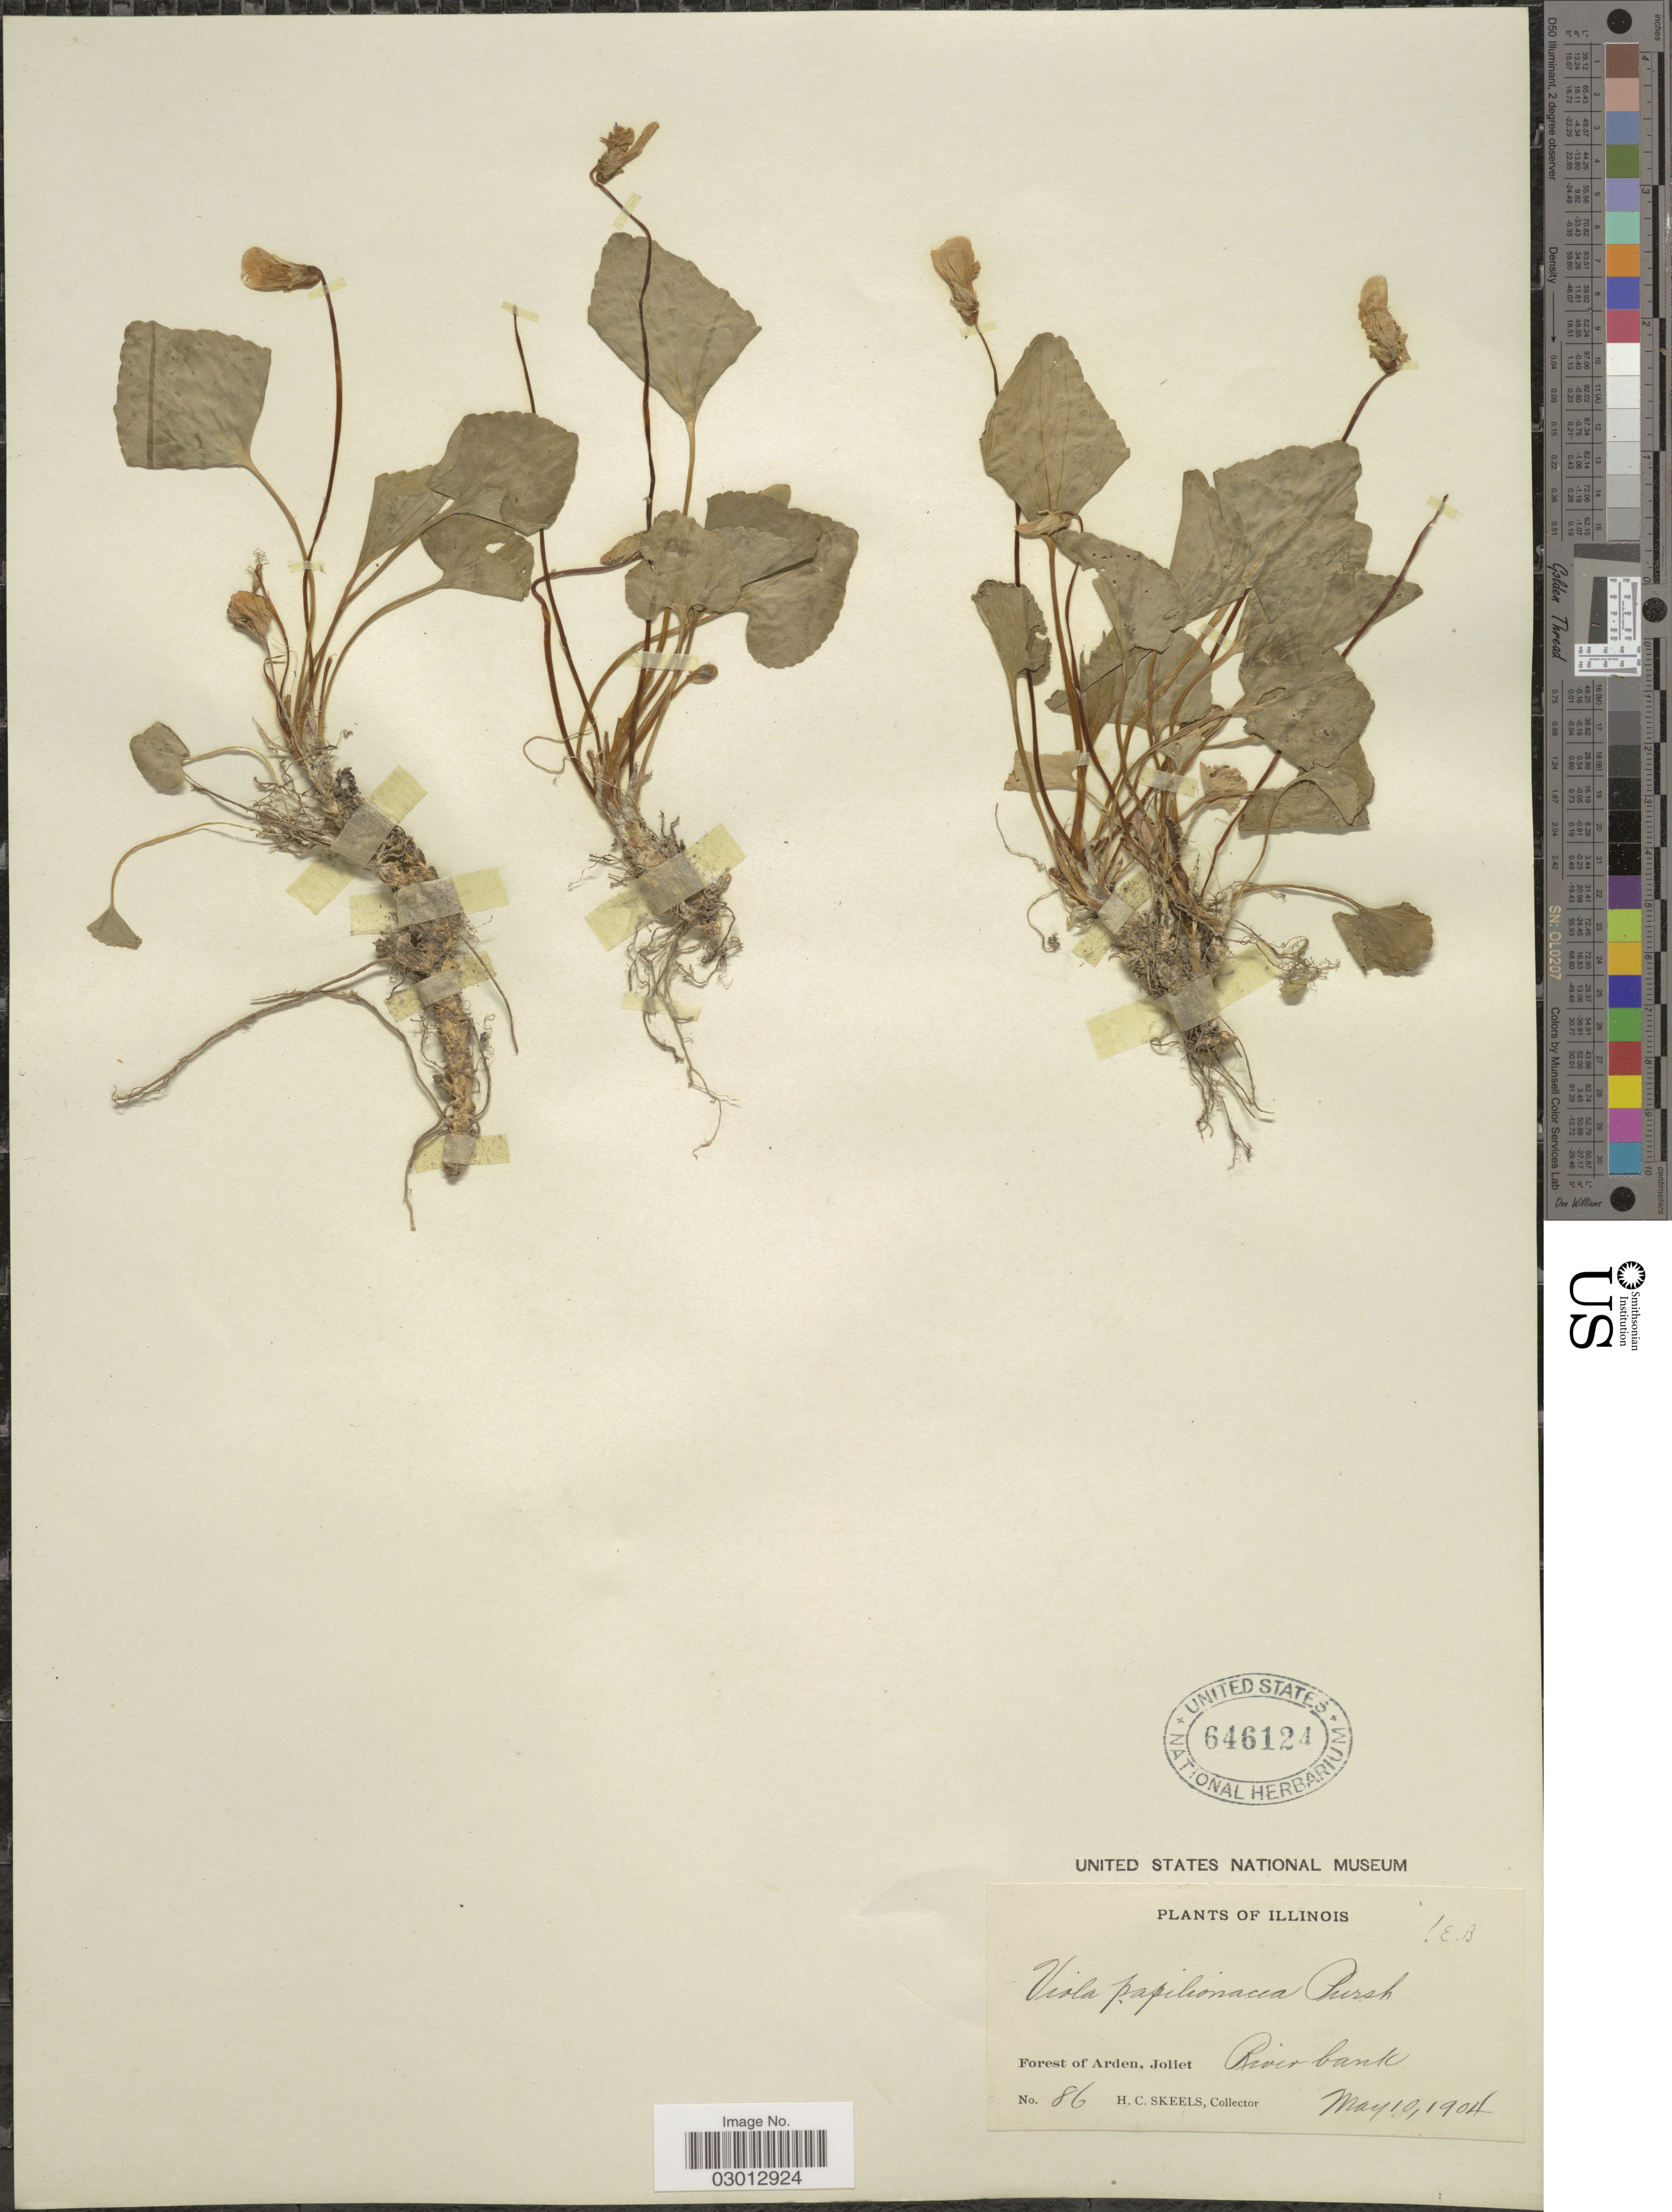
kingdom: Plantae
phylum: Tracheophyta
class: Magnoliopsida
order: Malpighiales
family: Violaceae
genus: Viola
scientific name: Viola papilionacea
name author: Pursh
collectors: H. Skeels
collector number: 86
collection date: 1904-05-10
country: United States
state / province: Illinois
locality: Forest of Arden, Joliet.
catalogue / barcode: US 646124